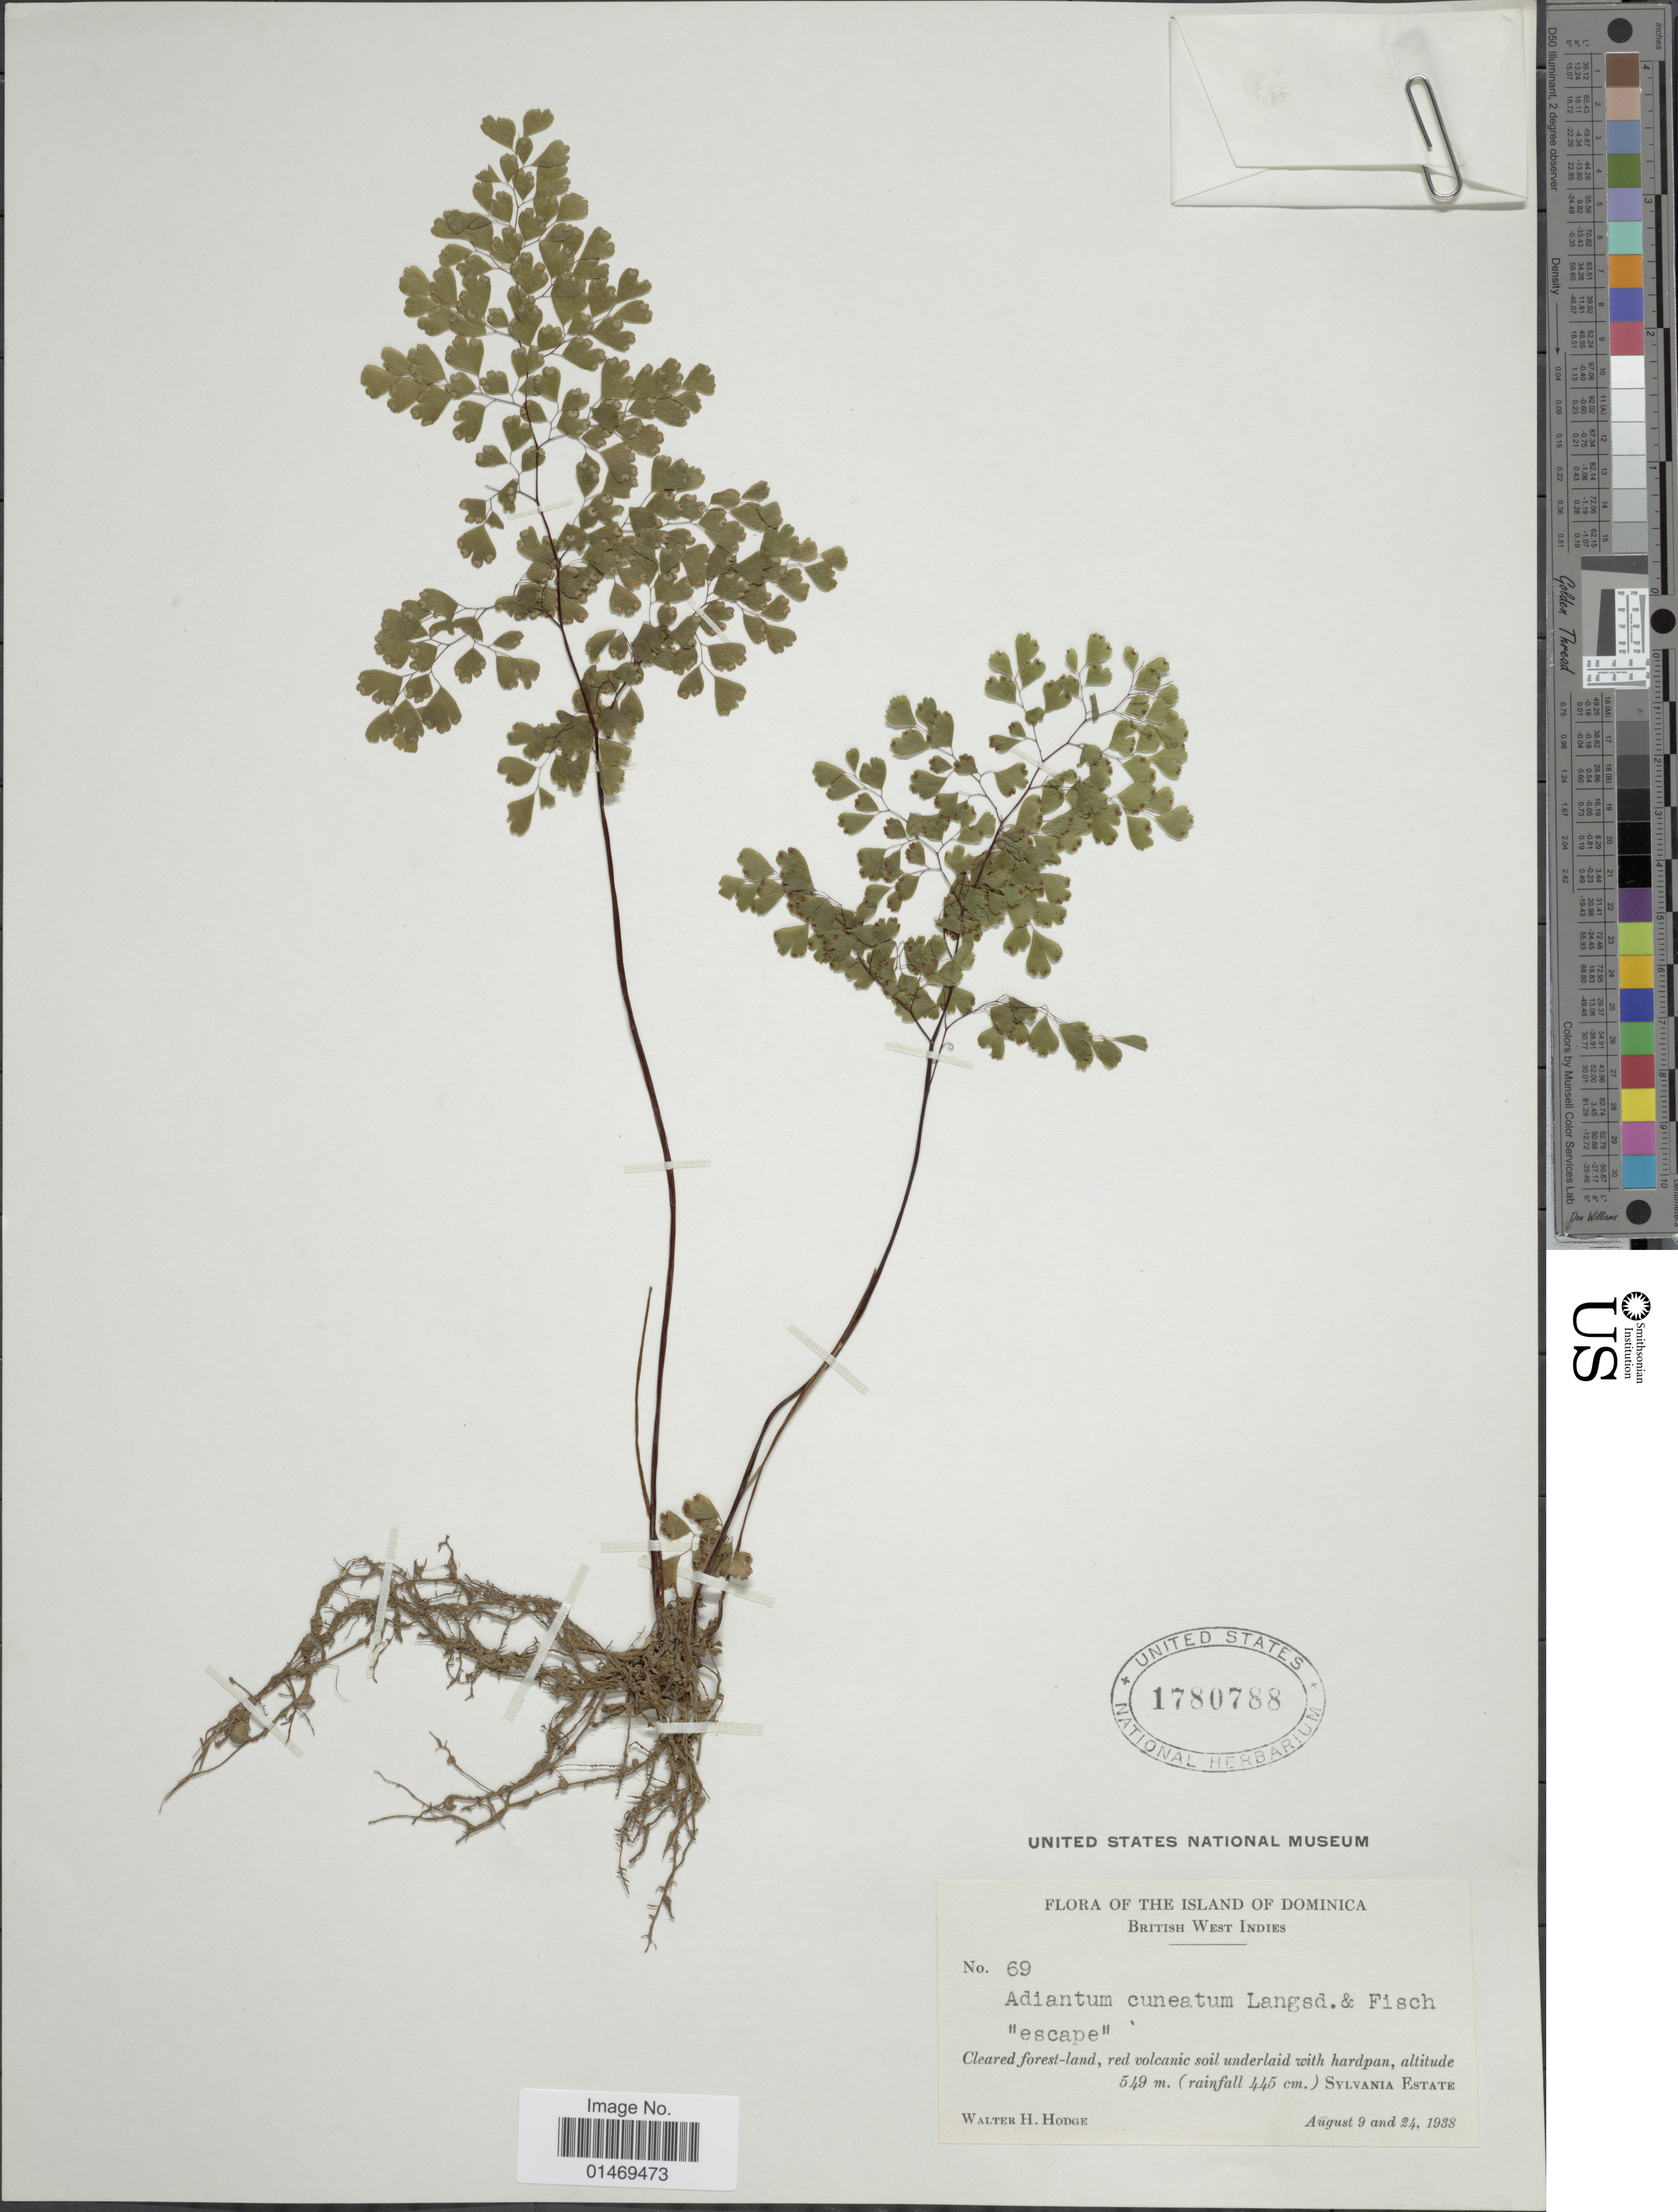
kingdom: Plantae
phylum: Tracheophyta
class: Polypodiopsida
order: Polypodiales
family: Pteridaceae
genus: Adiantum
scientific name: Adiantum raddianum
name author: C. Presl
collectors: W. Hodge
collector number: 69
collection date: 1938-08-09/1938-08-24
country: Dominica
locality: The Island of Dominica, British West Indies, Sylvania Estate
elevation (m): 549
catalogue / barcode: US 1780788